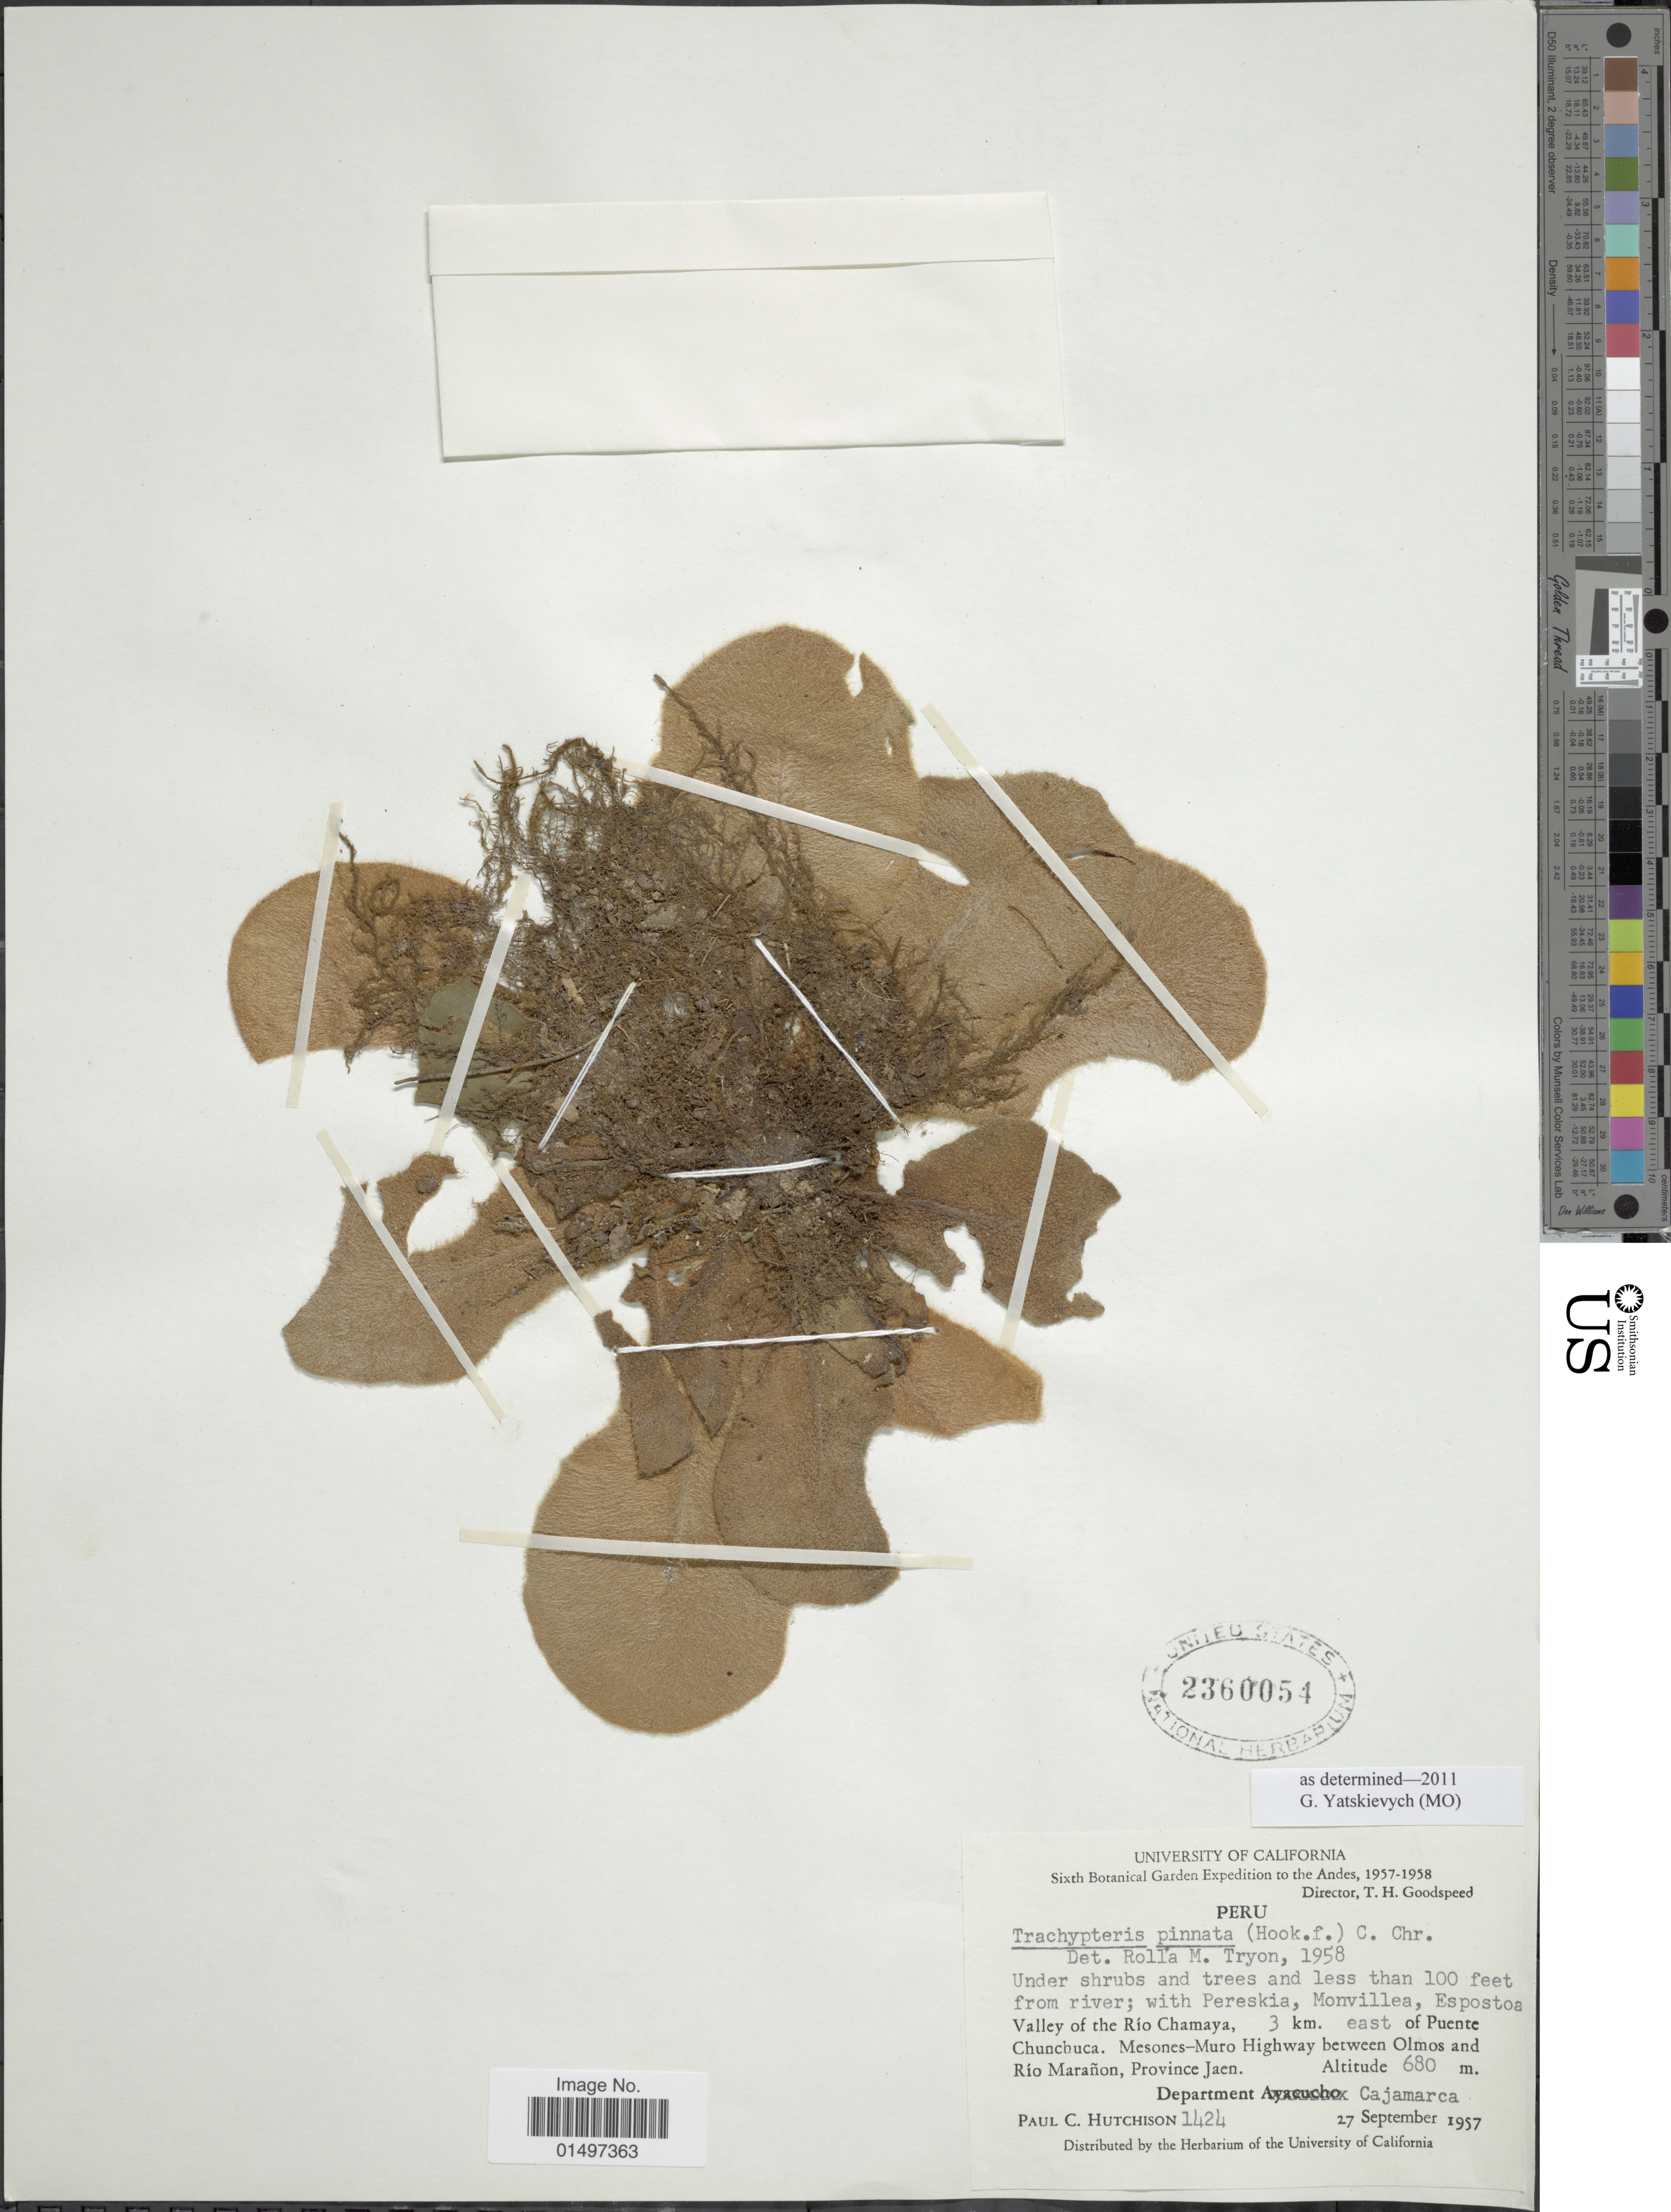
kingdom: Plantae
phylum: Tracheophyta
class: Polypodiopsida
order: Polypodiales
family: Pteridaceae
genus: Trachypteris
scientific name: Trachypteris pinnata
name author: (Hook. f.) C. Chr.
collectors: P. C. Hutchison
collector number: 1424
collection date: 1957-09-27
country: Peru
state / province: Cajamarca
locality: Monvillea, Espostoa Valley of the Rio Chamaya, 3 km. east of Puente Chunchuca. Mesones-Muro Highway between Olmos and Rio Maranon, Province Jaen. Department Cajamarca.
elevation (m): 680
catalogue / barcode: US 2360054